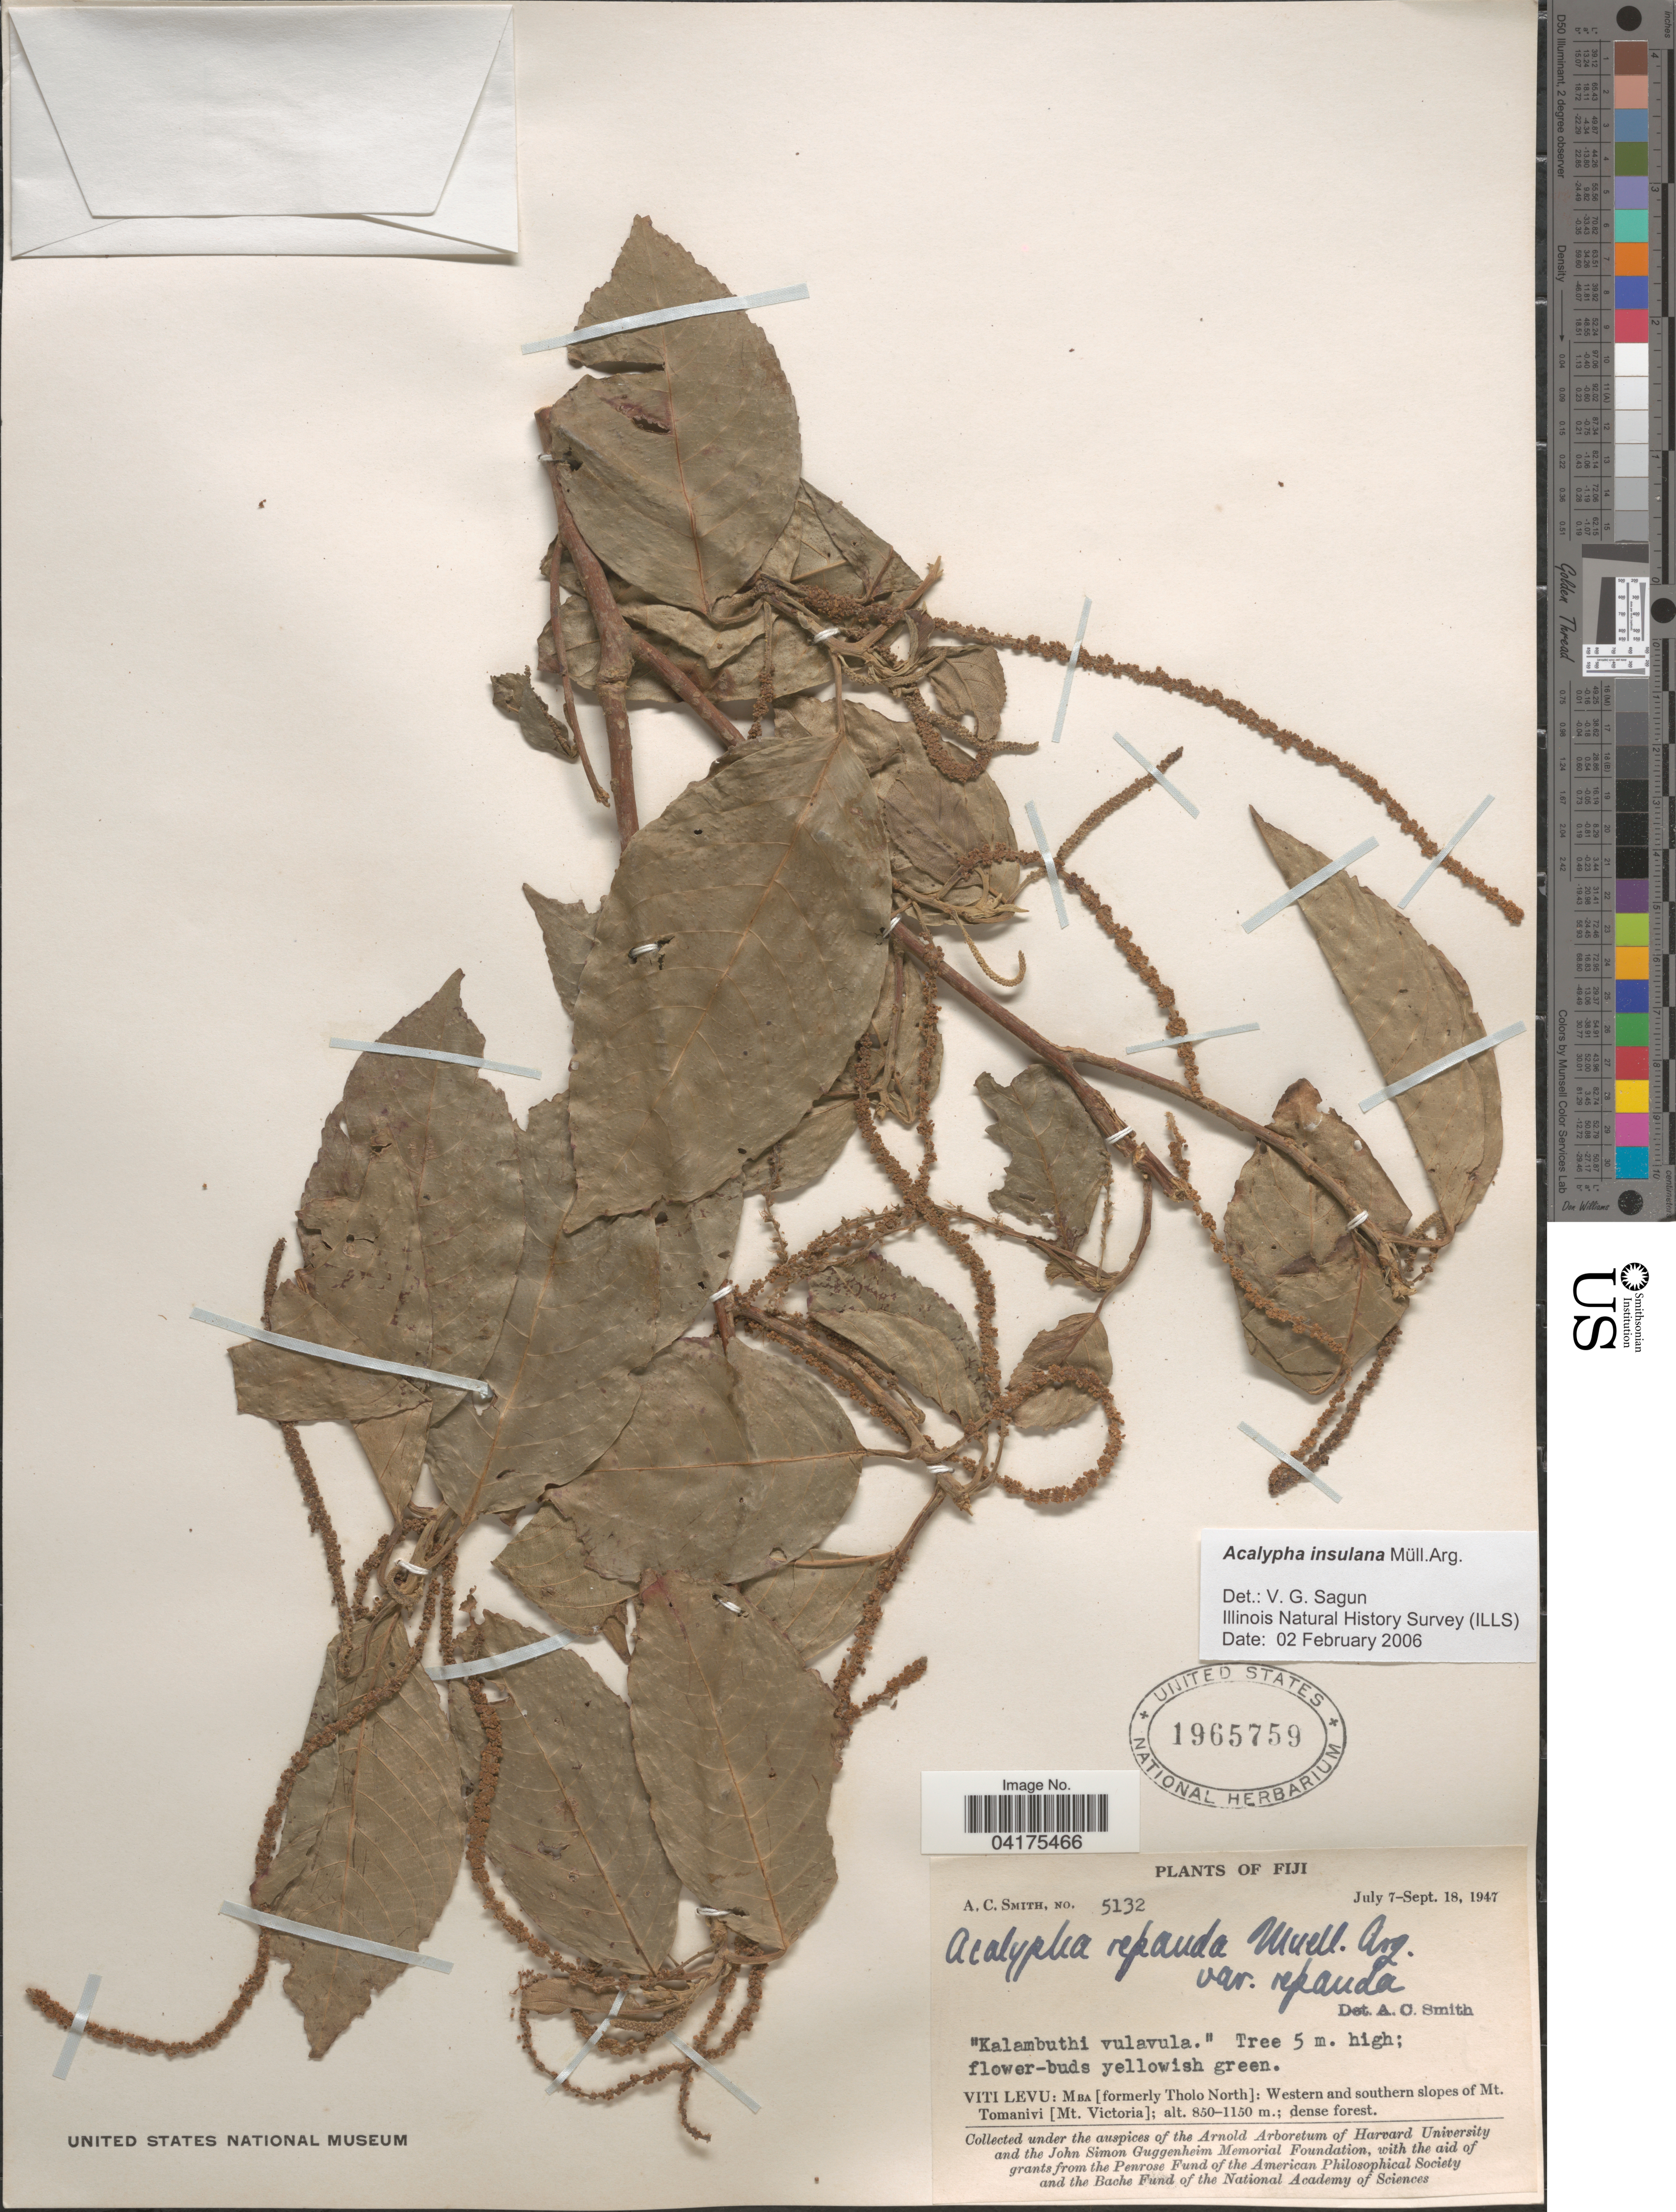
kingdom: Plantae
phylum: Tracheophyta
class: Magnoliopsida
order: Malpighiales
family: Euphorbiaceae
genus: Acalypha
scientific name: Acalypha insulana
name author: Müll. Arg.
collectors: A. C. Smith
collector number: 5132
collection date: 1947-07-07/1947-09-18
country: Fiji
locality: Viti Levu: Mba [formerly Tholo North]: Western and southern slopes of Mt. Tomanivi [Mt. Victoria].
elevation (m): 850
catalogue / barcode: US 1965759